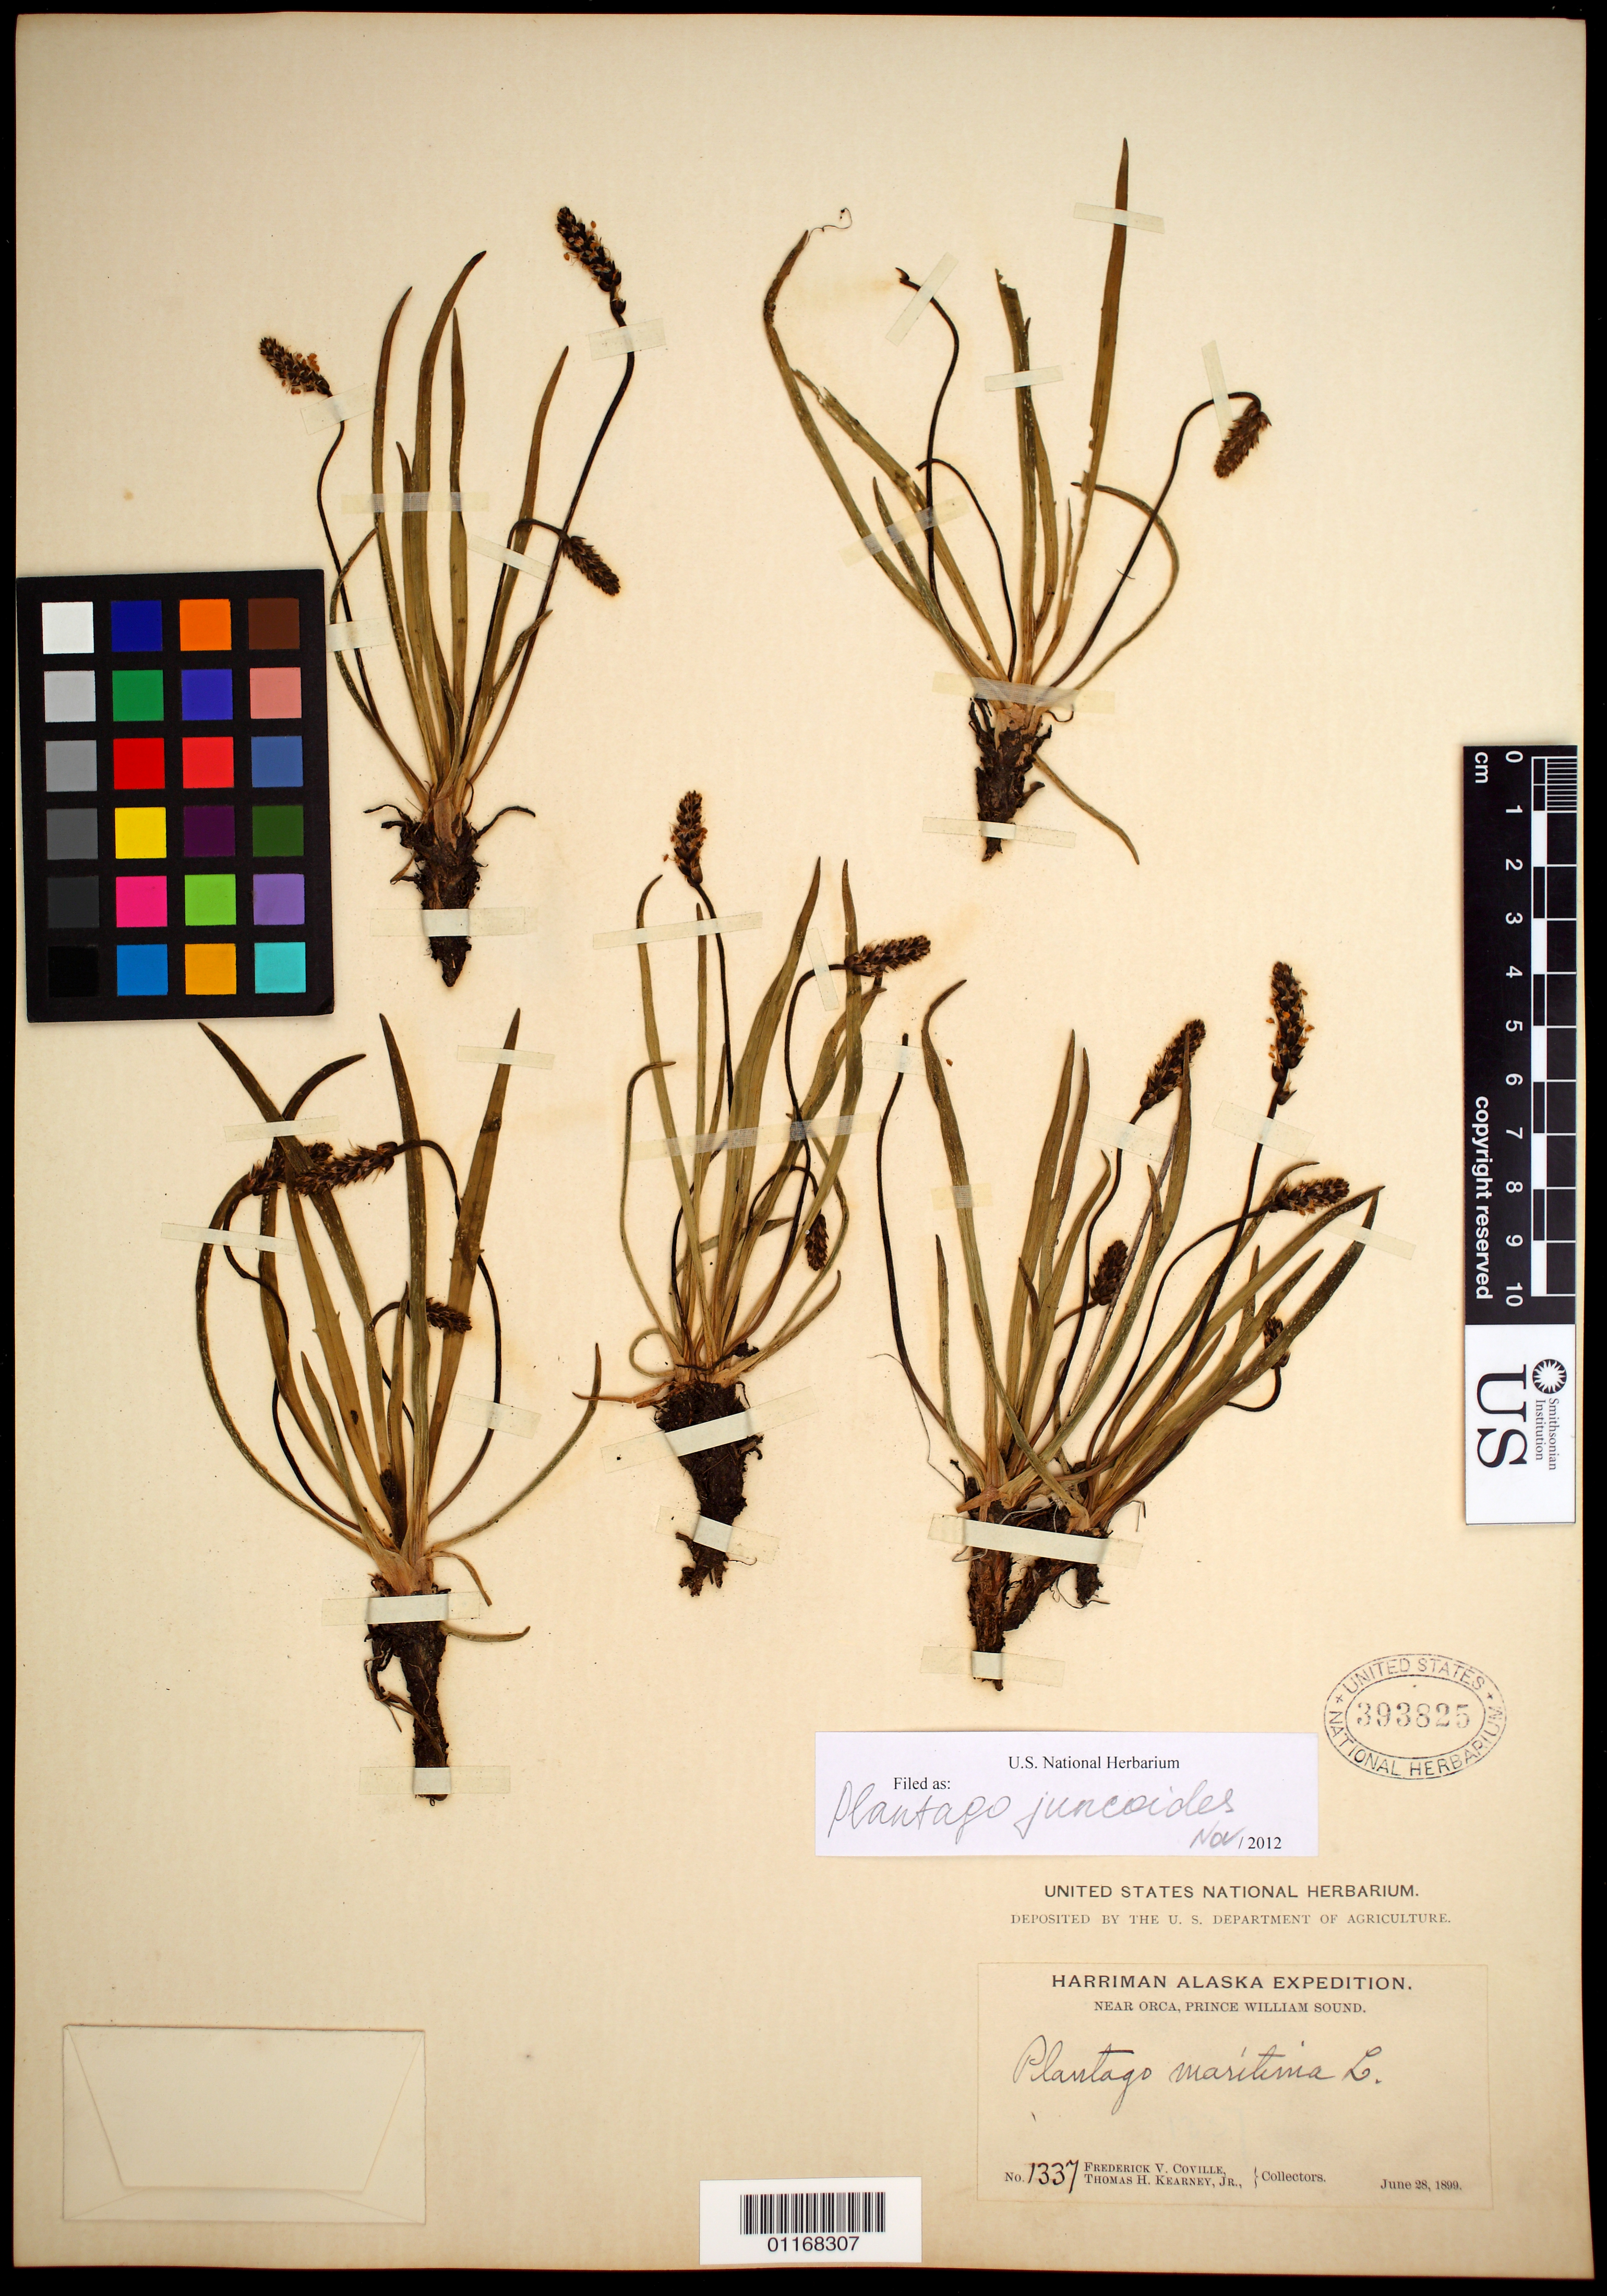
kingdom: Plantae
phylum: Tracheophyta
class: Magnoliopsida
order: Lamiales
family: Plantaginaceae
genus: Plantago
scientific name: Plantago maritima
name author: L.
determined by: Shipunov, Alexey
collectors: F. V. Coville & T. H. Kearney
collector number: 1337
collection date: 1899-06-28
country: United States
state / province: Alaska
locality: Near Orca, Prince William Sound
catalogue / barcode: US 393825